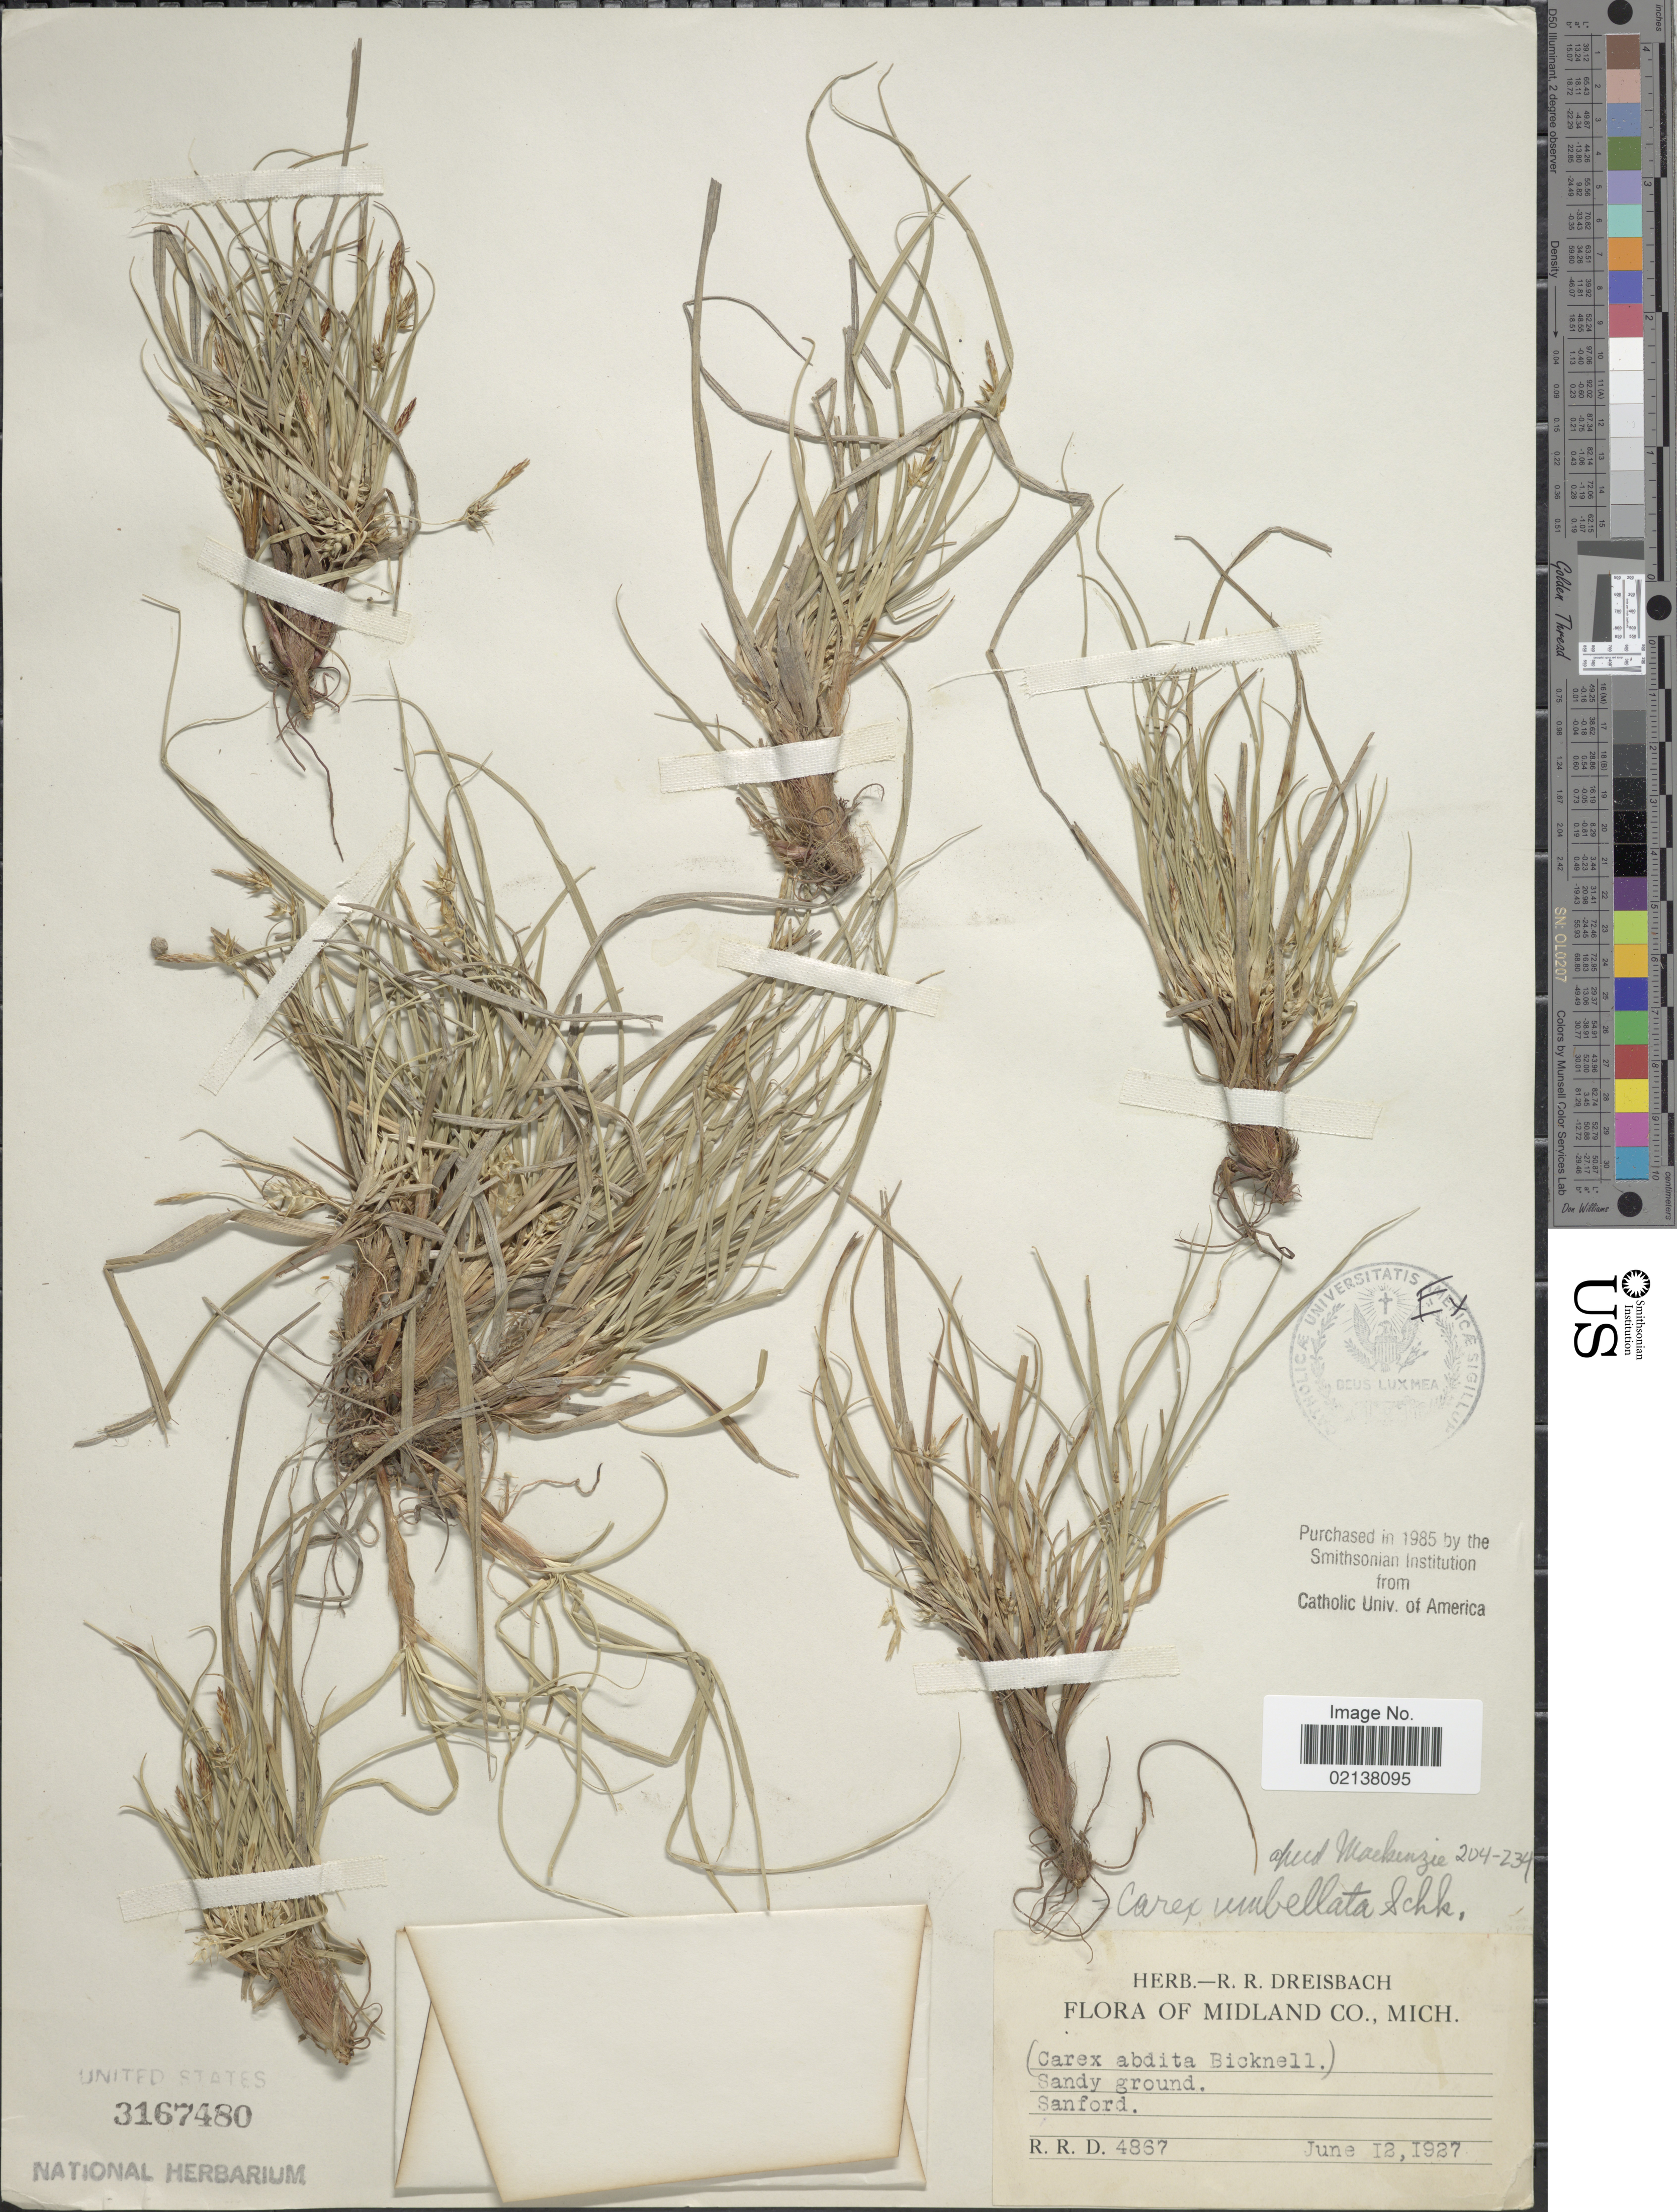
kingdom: Plantae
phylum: Tracheophyta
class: Liliopsida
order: Poales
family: Cyperaceae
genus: Carex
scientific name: Carex umbellata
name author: Schkuhr ex Willd.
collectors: R. Dreisbach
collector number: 4867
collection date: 1927-06-12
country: United States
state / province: Michigan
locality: Midland Co., Mich. Sanford.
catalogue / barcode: US 3167480